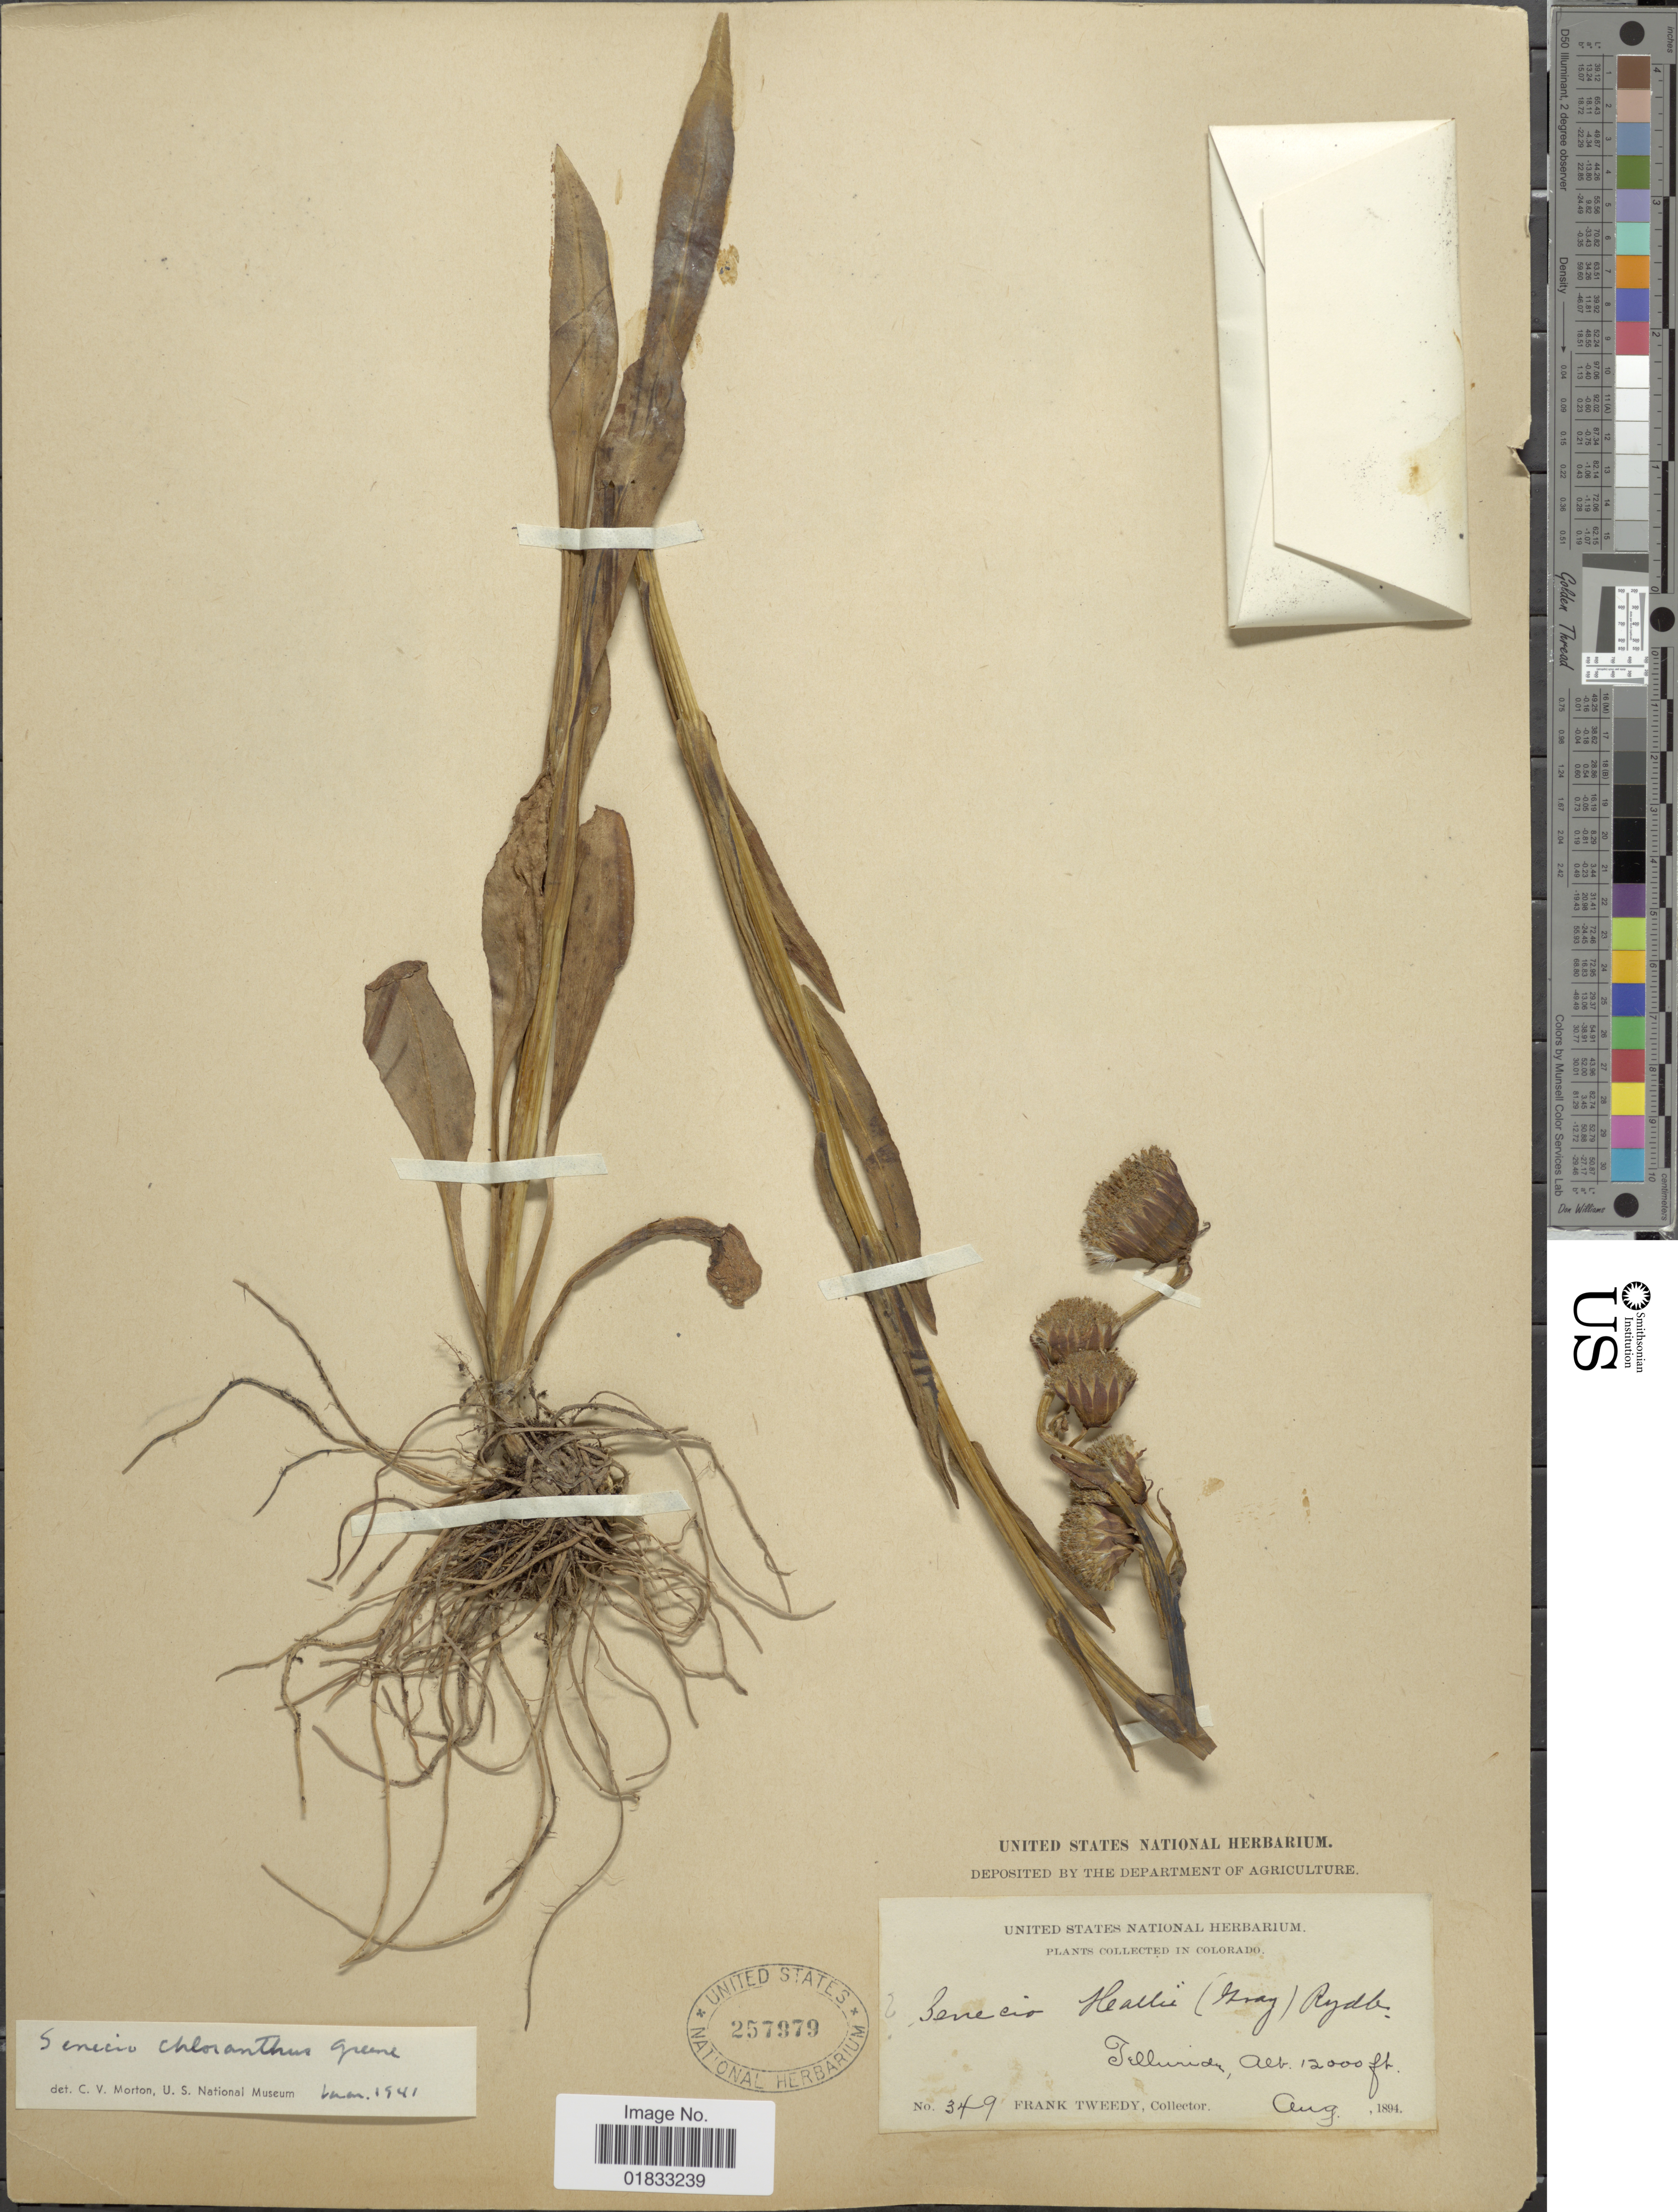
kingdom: Plantae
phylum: Tracheophyta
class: Magnoliopsida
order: Asterales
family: Asteraceae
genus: Senecio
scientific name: Senecio chloranthus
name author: Greene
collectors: F. Tweedy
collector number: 349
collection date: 1894-08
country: United States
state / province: Colorado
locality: Telluride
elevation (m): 3658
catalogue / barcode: US 257979